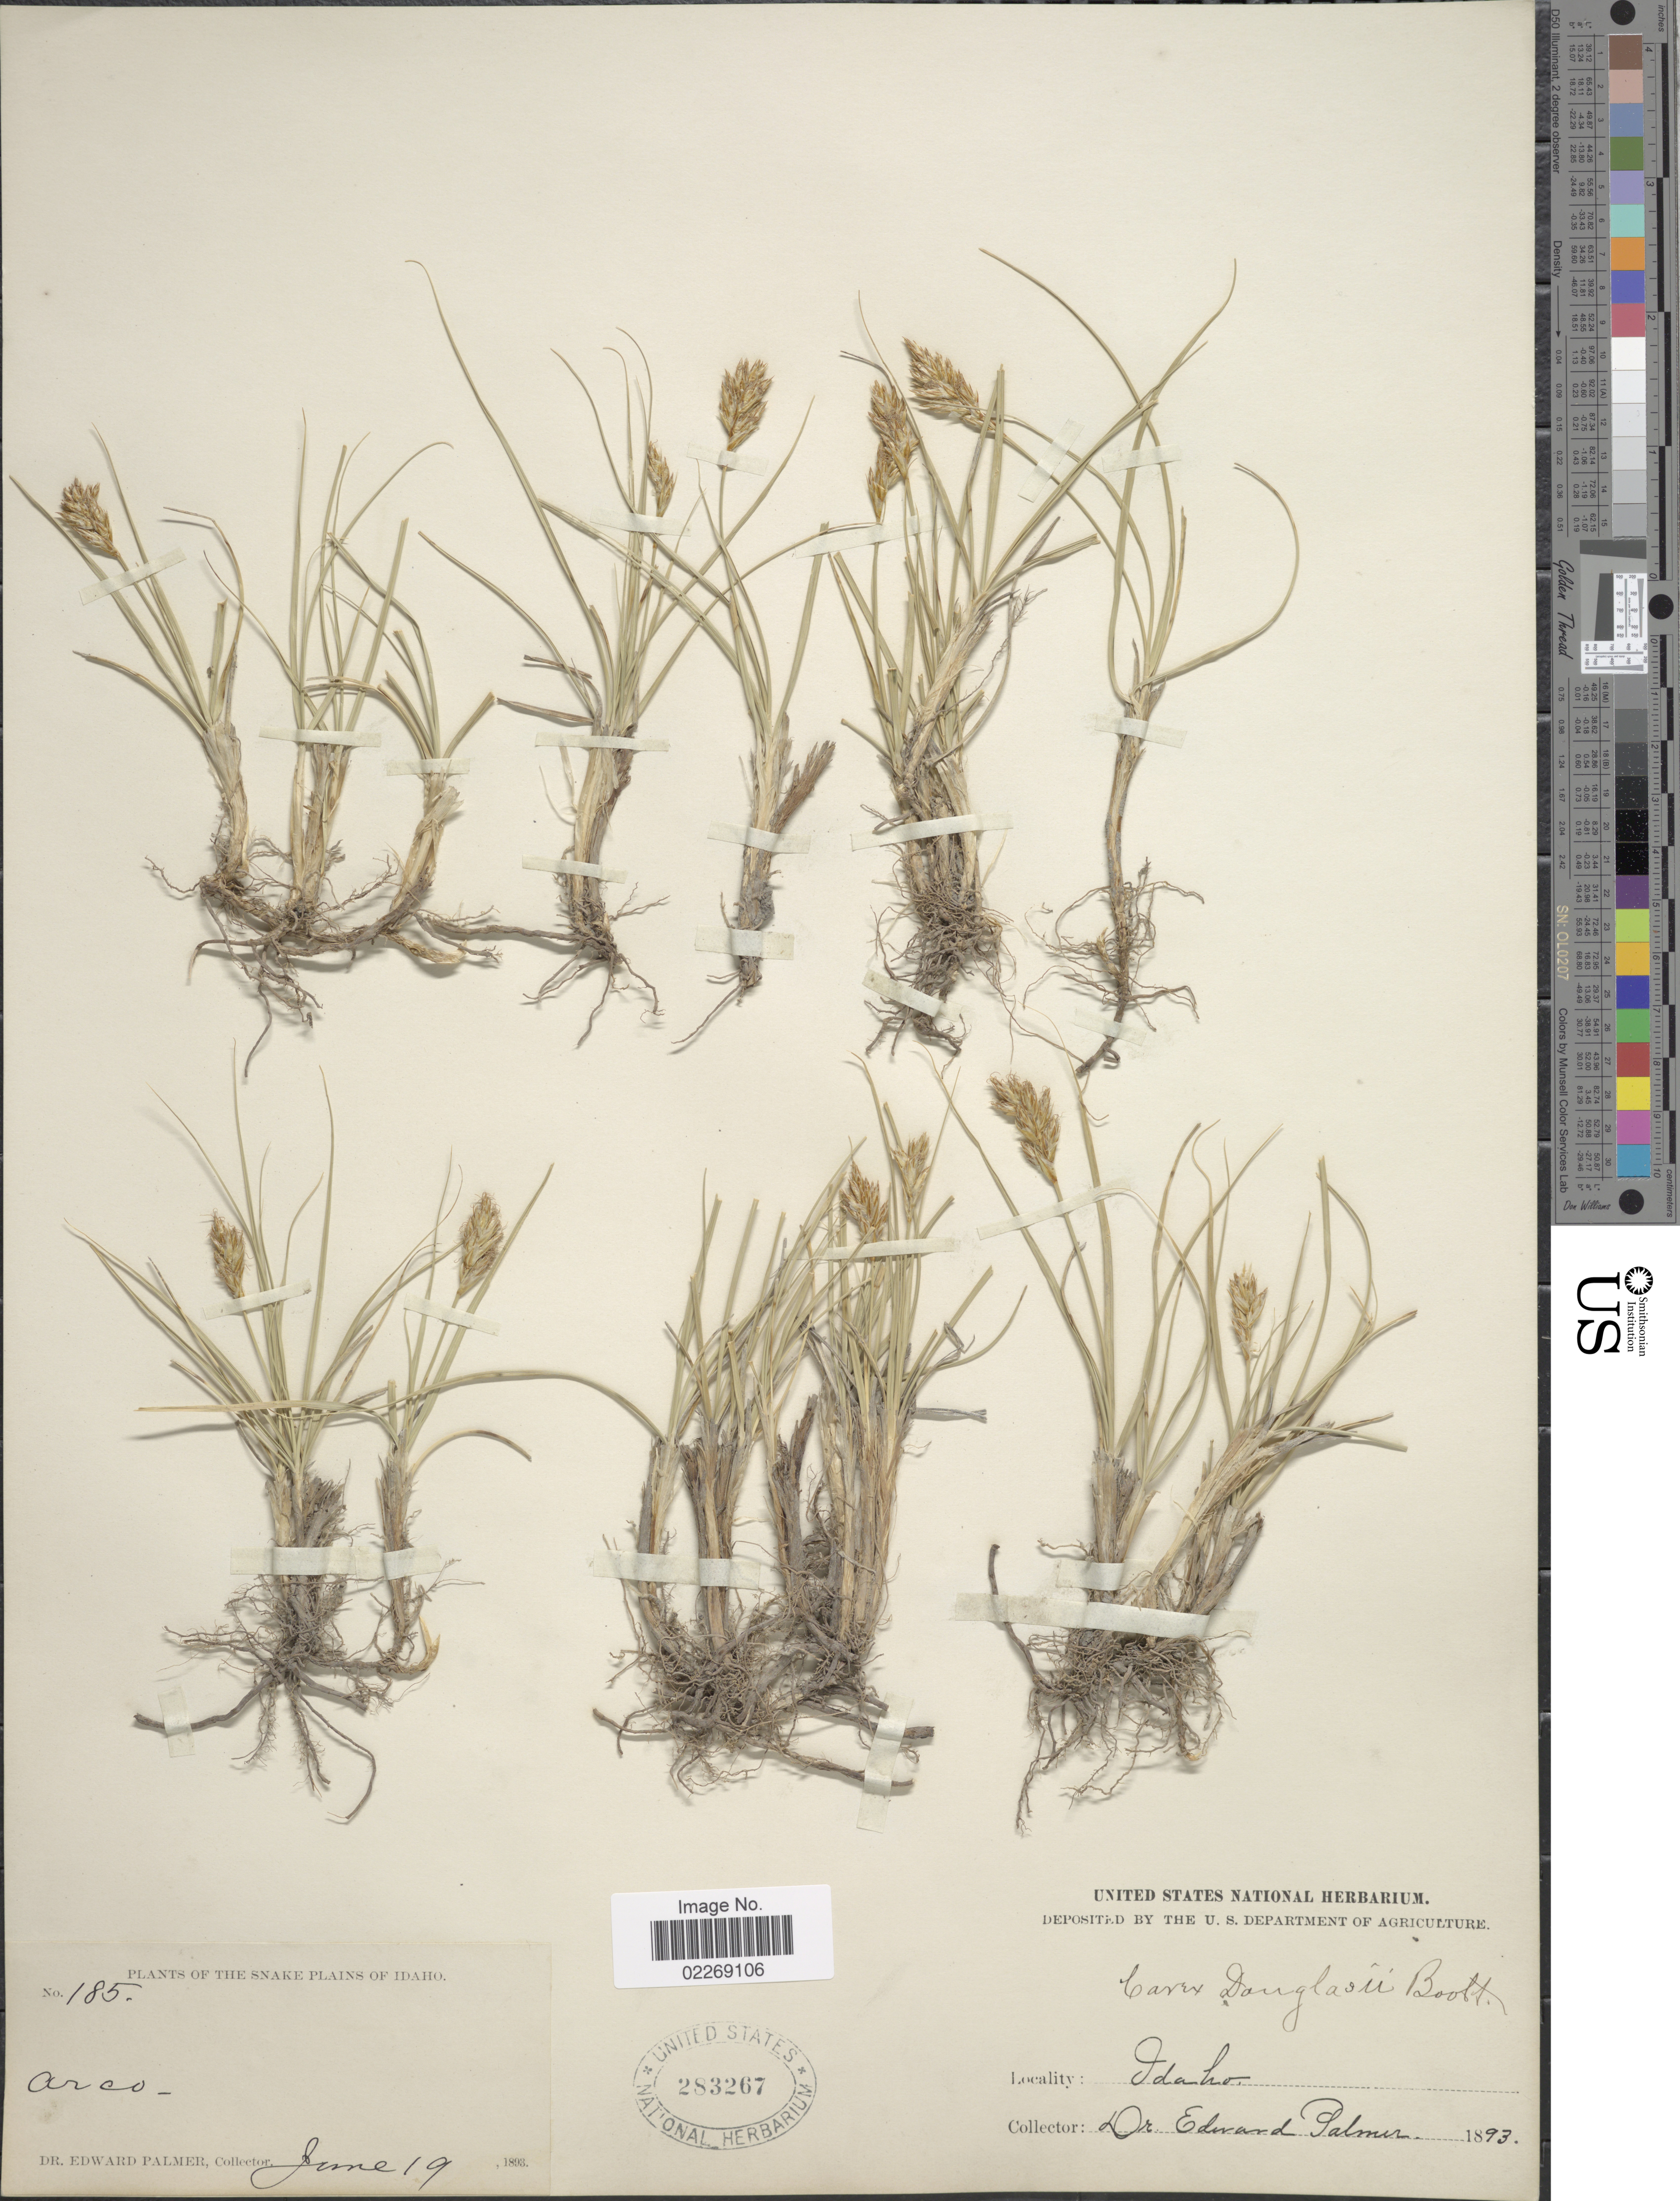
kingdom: Plantae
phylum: Tracheophyta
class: Liliopsida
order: Poales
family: Cyperaceae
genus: Carex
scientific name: Carex douglasii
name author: Boott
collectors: E. Palmer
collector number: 185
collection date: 1893-06-19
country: United States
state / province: Idaho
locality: Snake Plains of Idaho. Arco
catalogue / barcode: US 283267